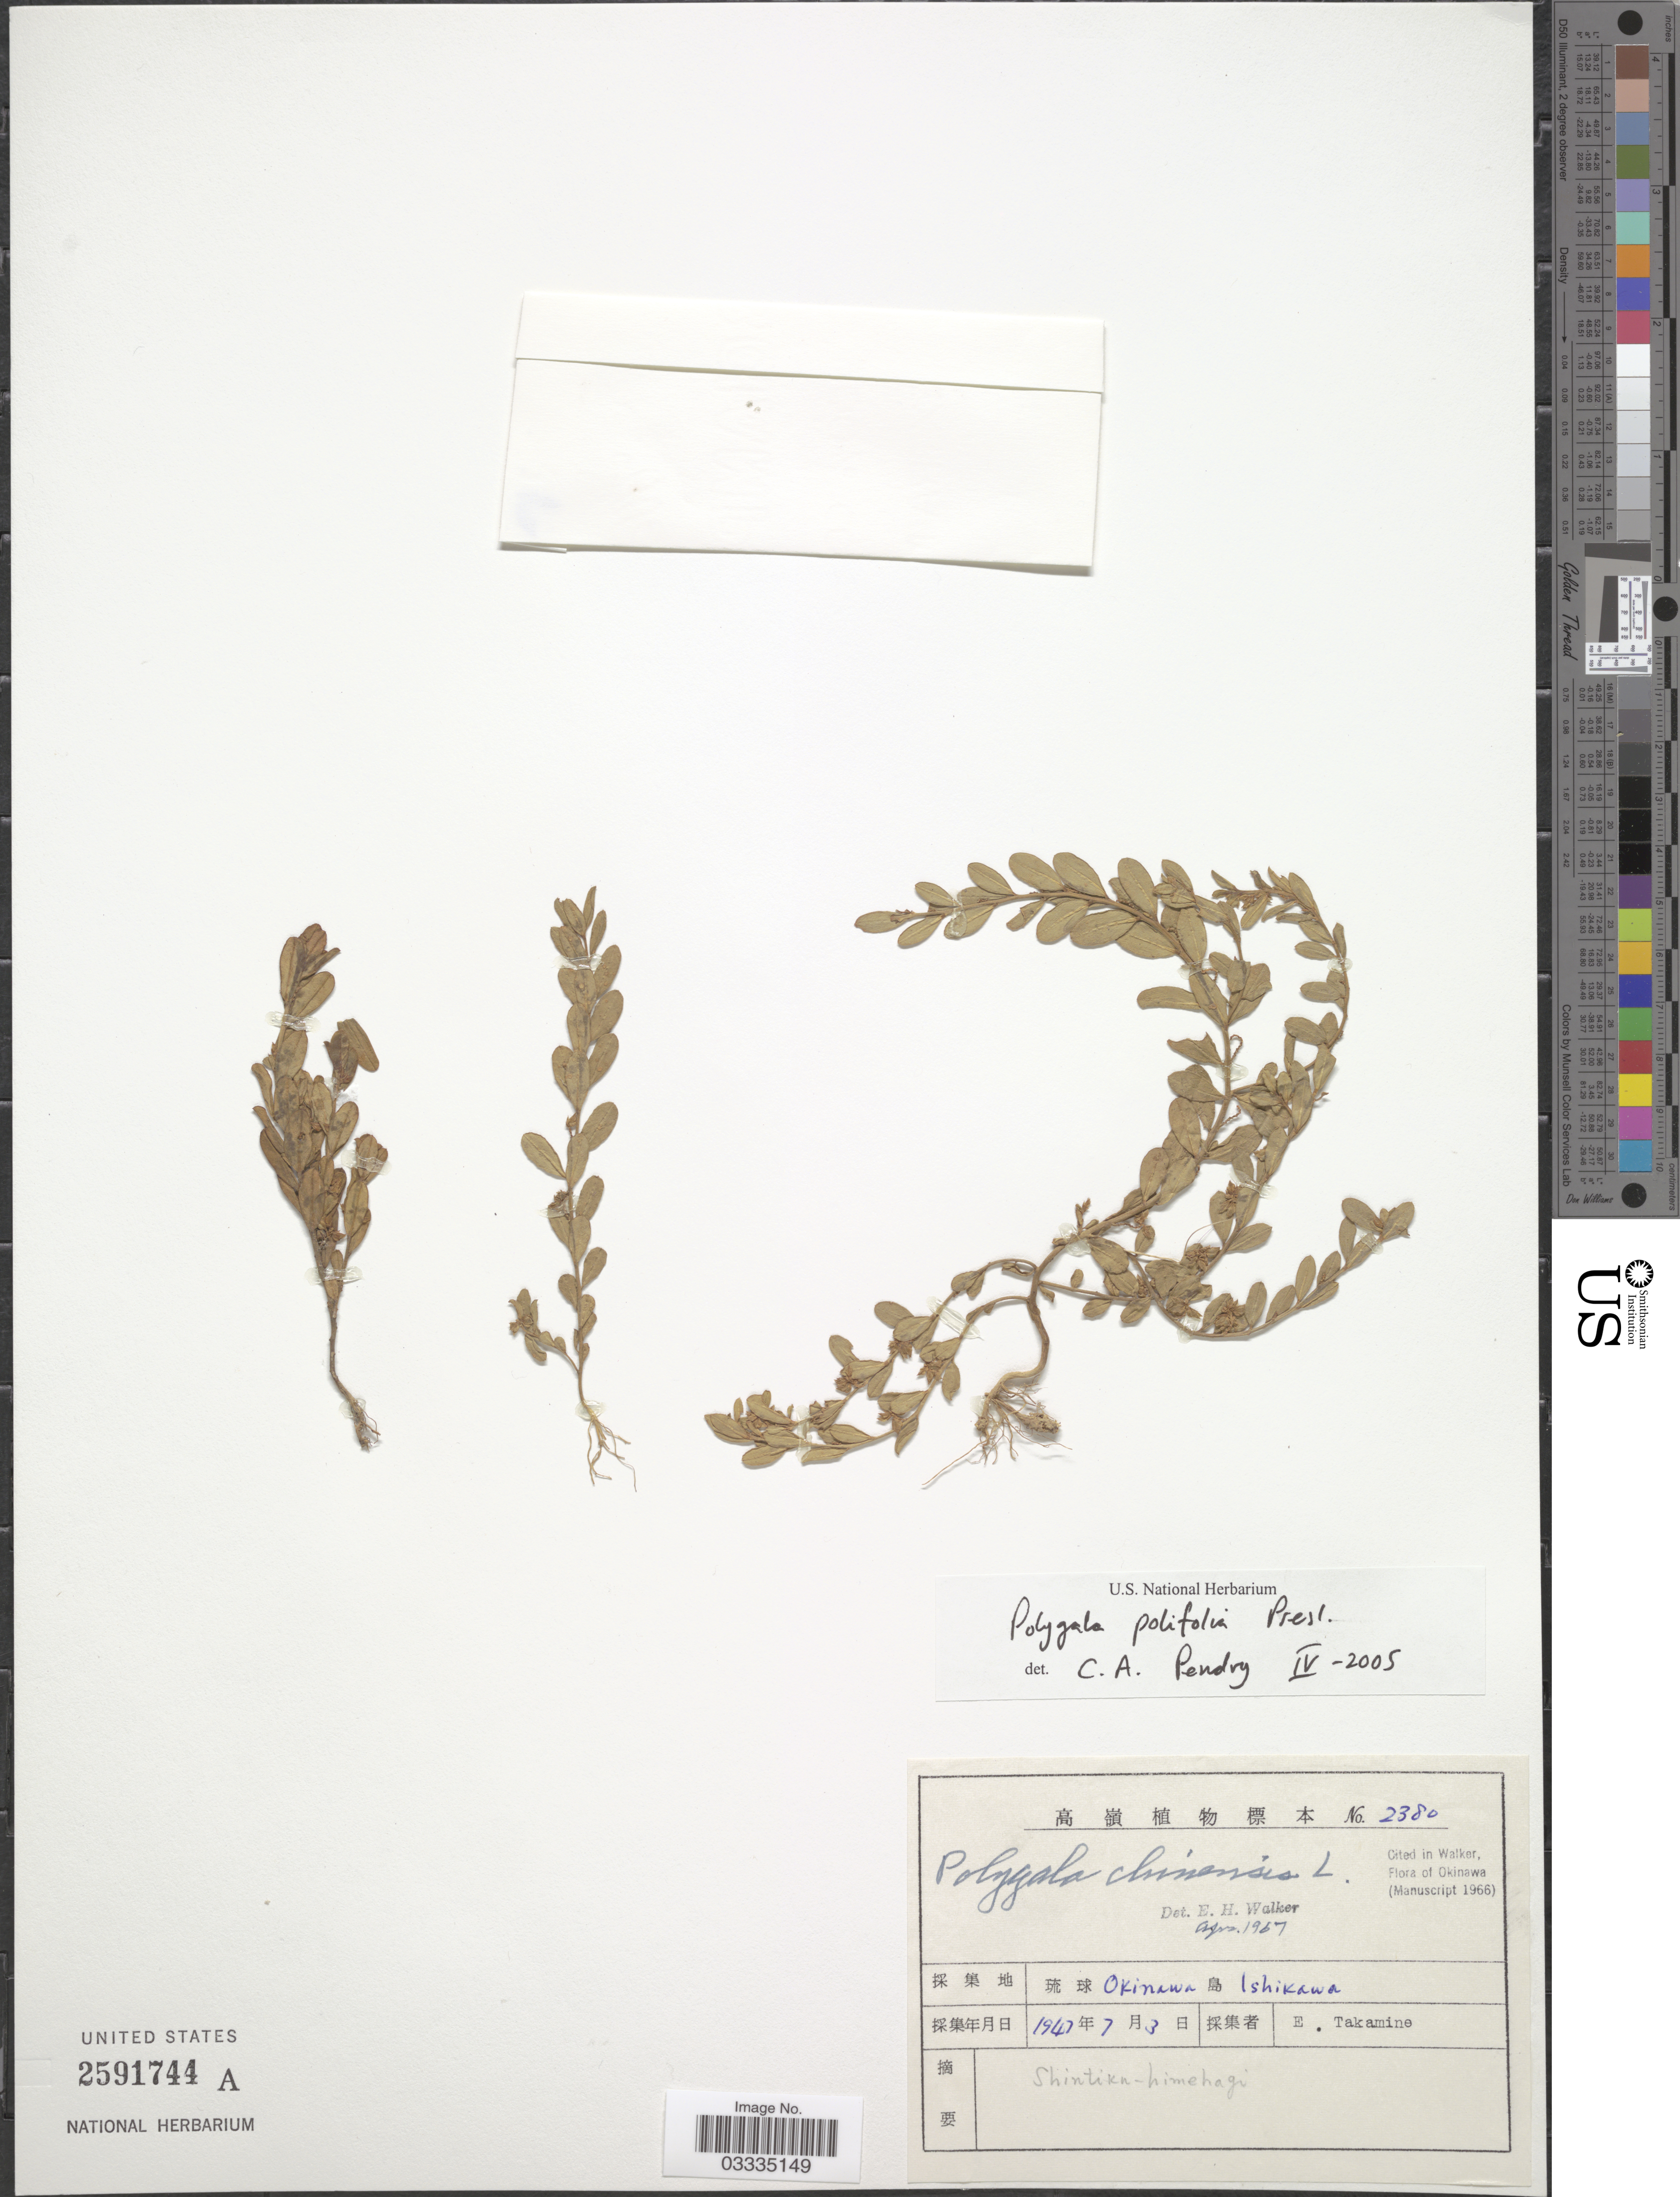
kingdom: Plantae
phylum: Tracheophyta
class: Magnoliopsida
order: Fabales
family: Polygalaceae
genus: Polygala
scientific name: Polygala polifolia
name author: C. Presl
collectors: E. Takamine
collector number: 2380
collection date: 1947-07-03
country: Japan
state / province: Okinawa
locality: Okinawa. Ishikawa. Shintiku-himehagi.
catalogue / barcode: US 2591744A